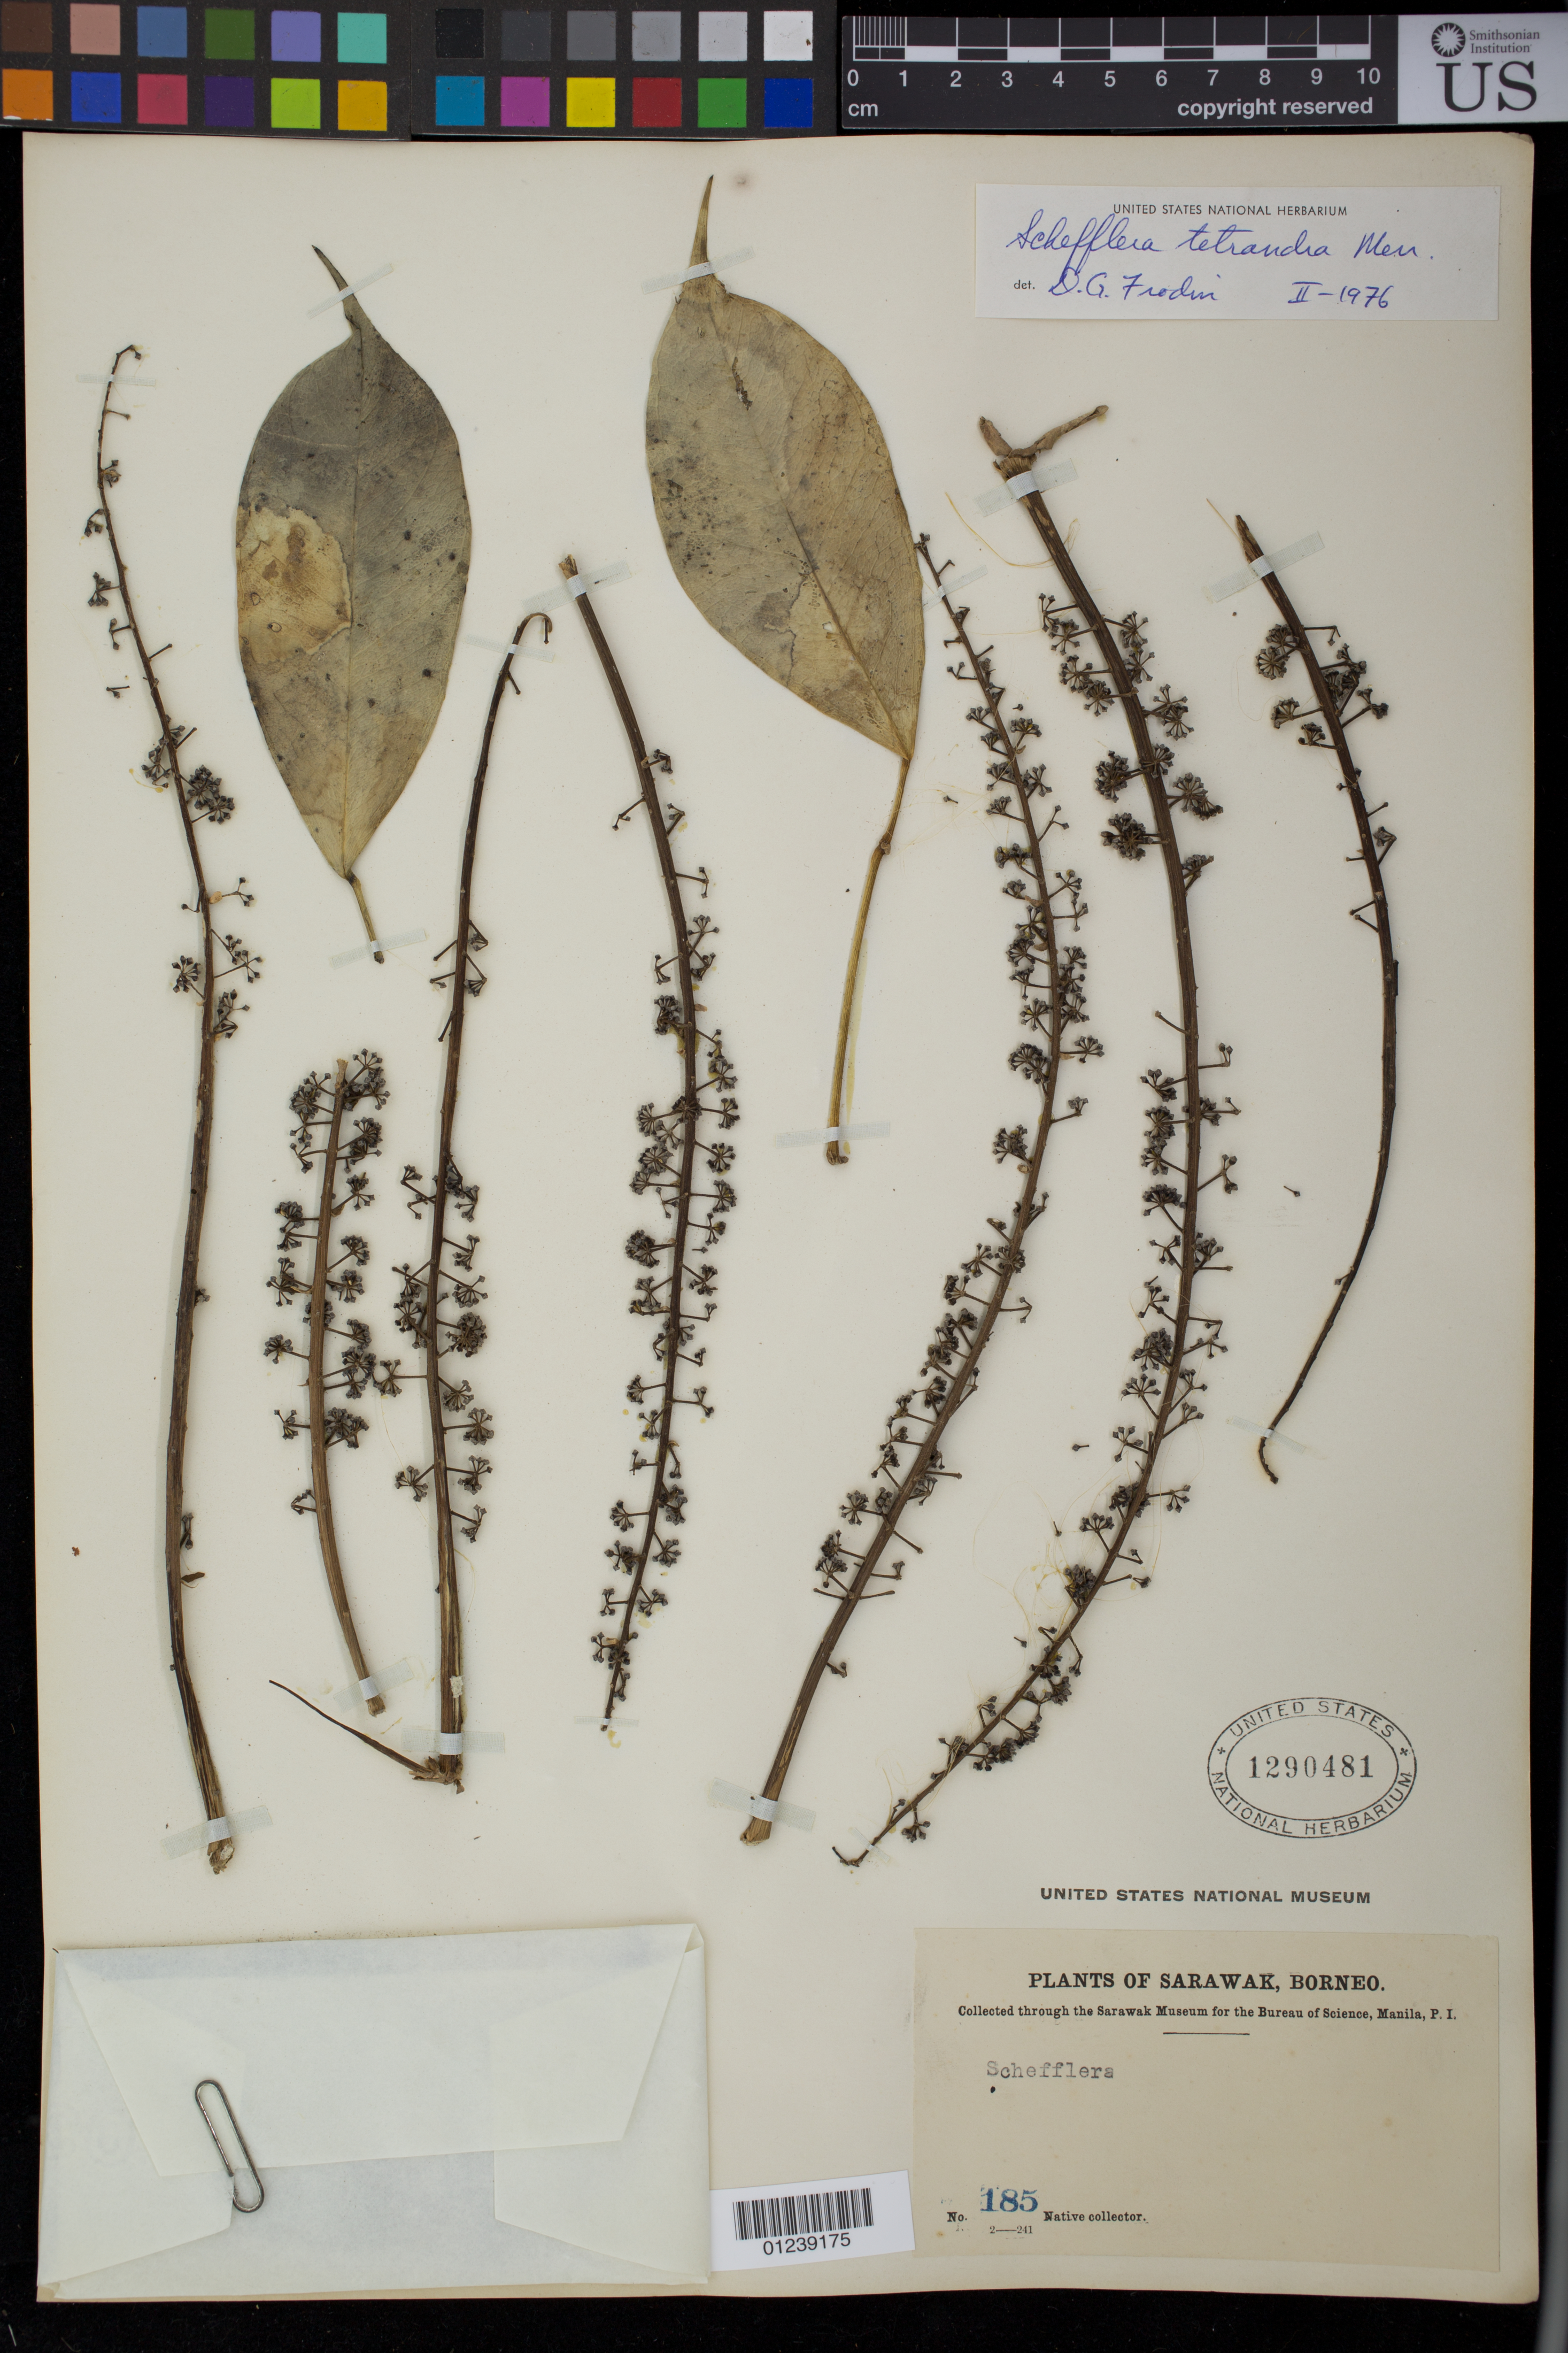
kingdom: Plantae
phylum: Tracheophyta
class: Magnoliopsida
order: Apiales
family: Araliaceae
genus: Heptapleurum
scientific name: Heptapleurum tetrandrum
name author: (Merr.) G. M. Plunkett & Lowry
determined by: Wagner, W. L., (BOT), Smithsonian Institution - National Museum of Natural History (UNITED STATES)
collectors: Native collector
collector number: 185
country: Malaysia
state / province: Sarawak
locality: Borneo.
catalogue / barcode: US 1290481